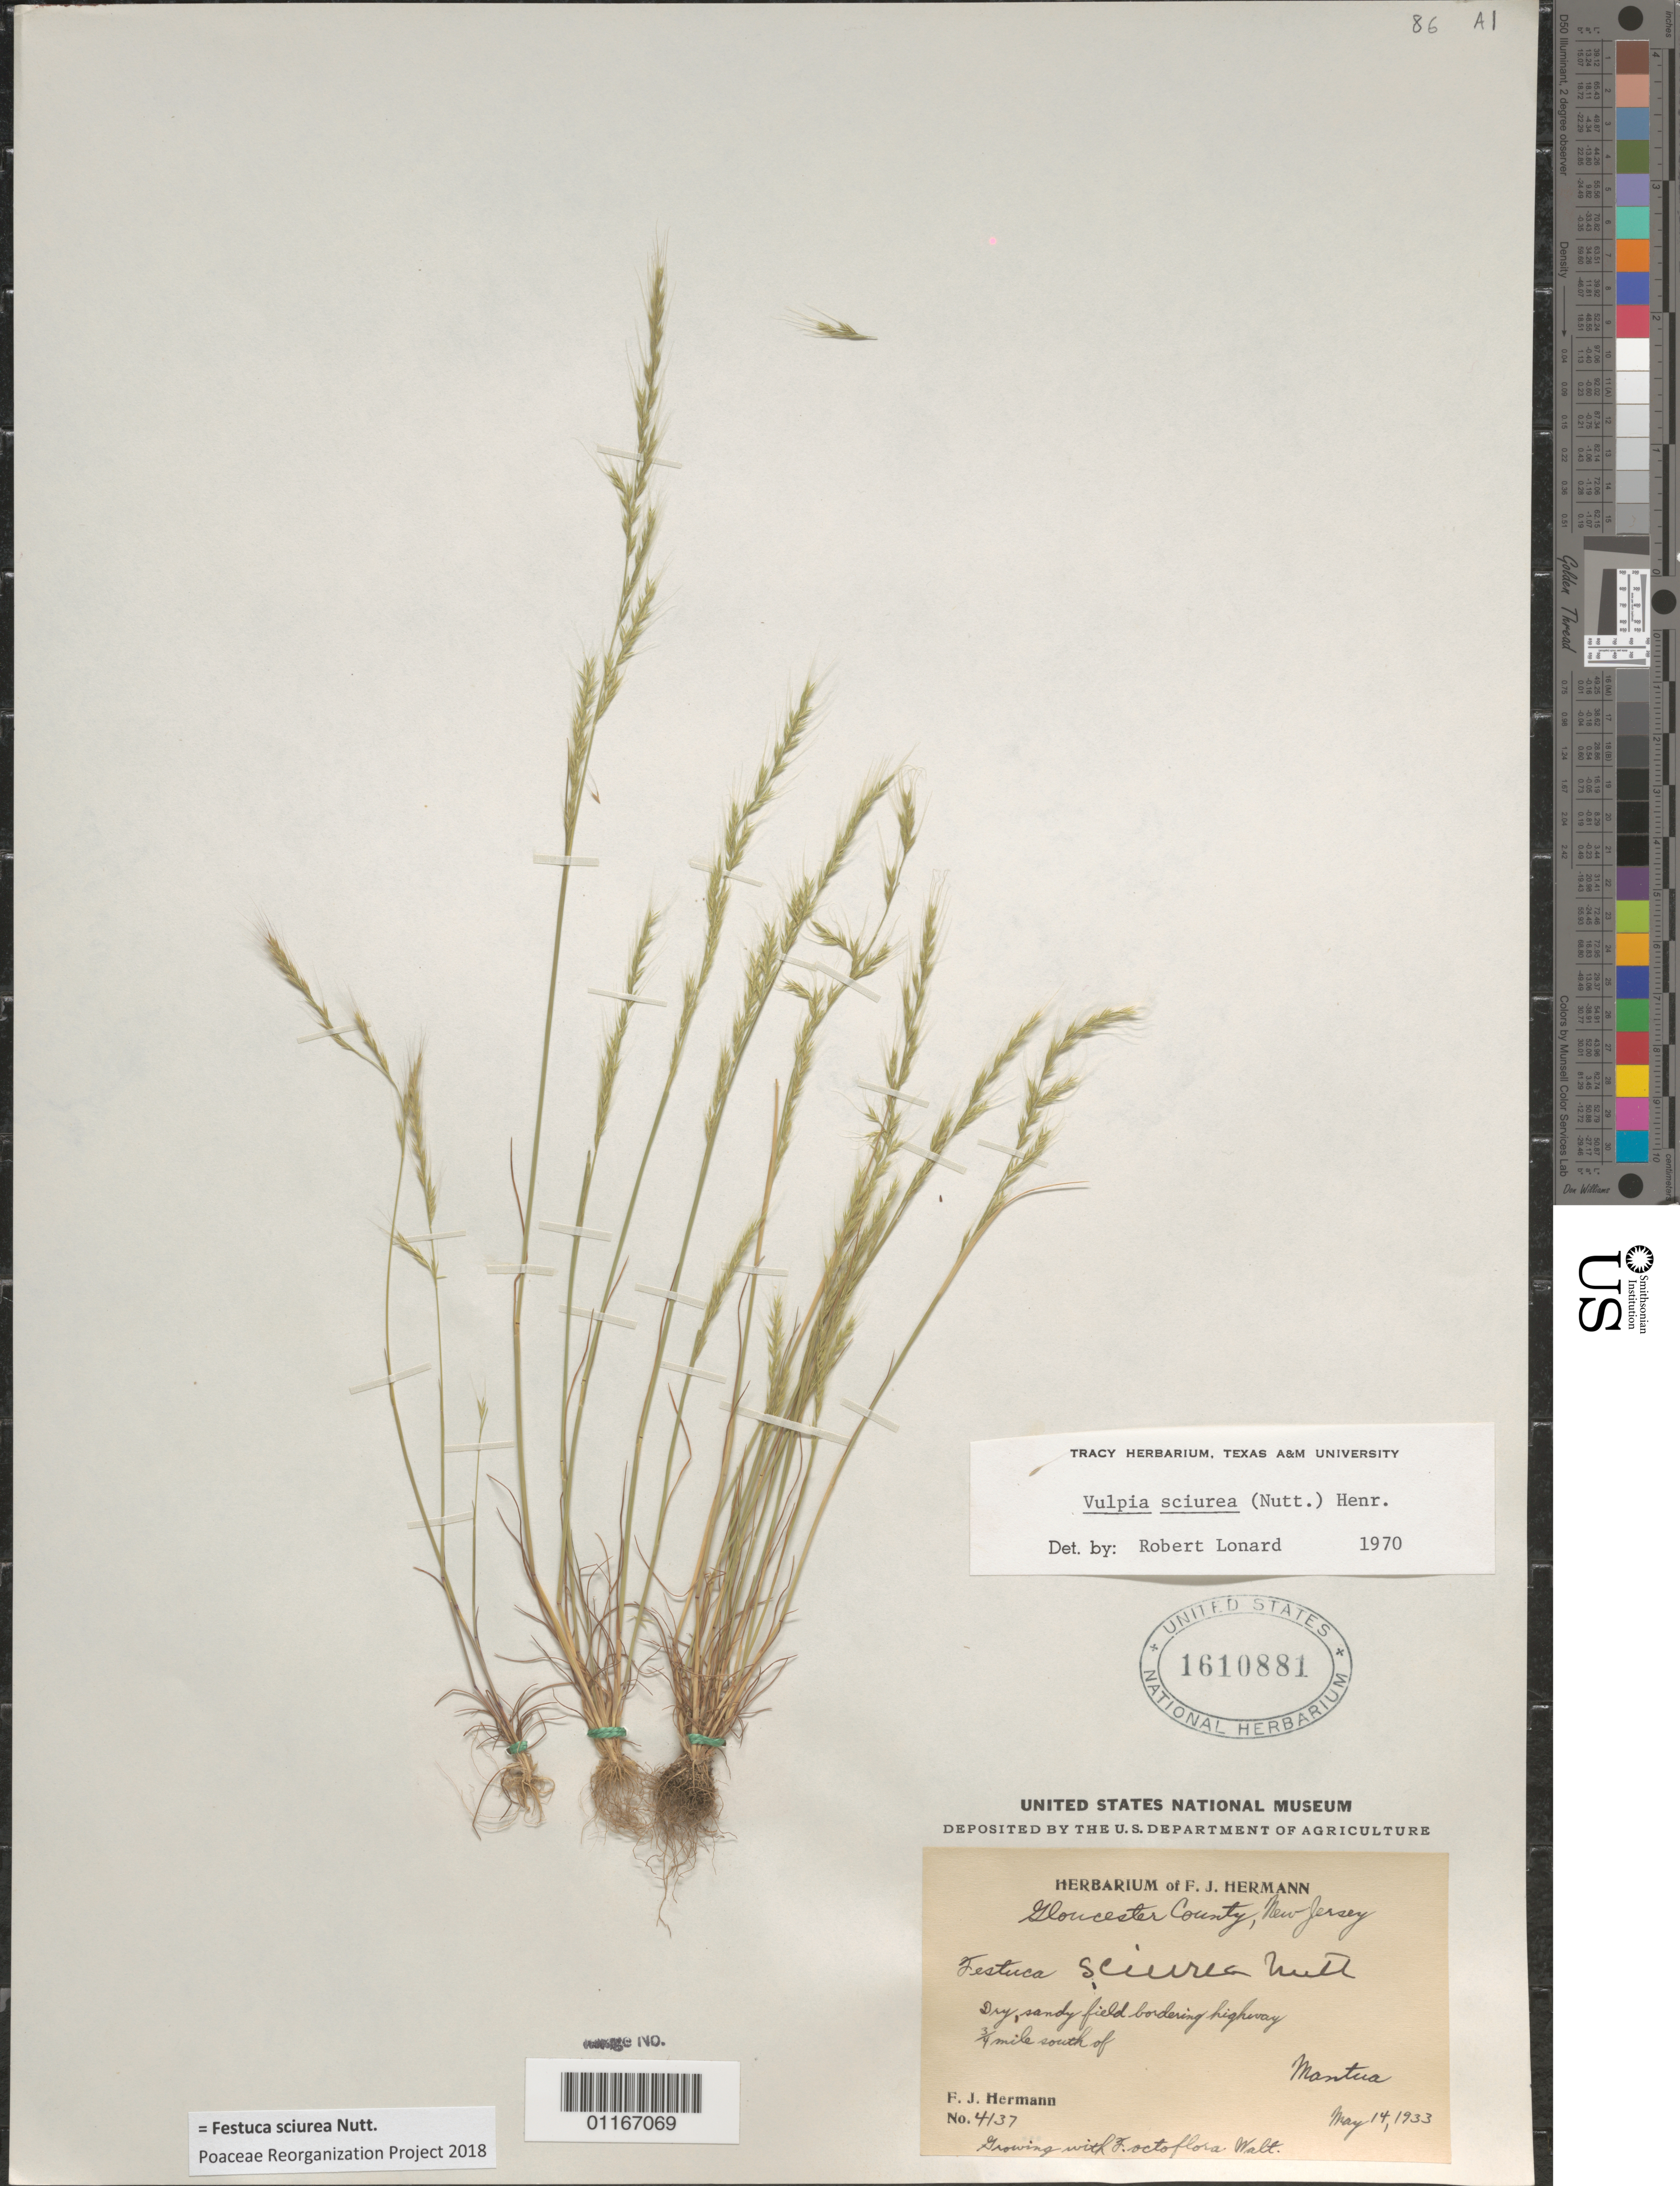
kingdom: Plantae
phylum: Tracheophyta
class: Liliopsida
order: Poales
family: Poaceae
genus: Festuca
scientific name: Festuca sciurea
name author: Nutt.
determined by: Poaceae Reorganization Project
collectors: F. J. Hermann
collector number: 4437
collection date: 1933-05-14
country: United States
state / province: New Jersey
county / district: Gloucester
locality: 0.75 miles North of Montua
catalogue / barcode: US 1610881